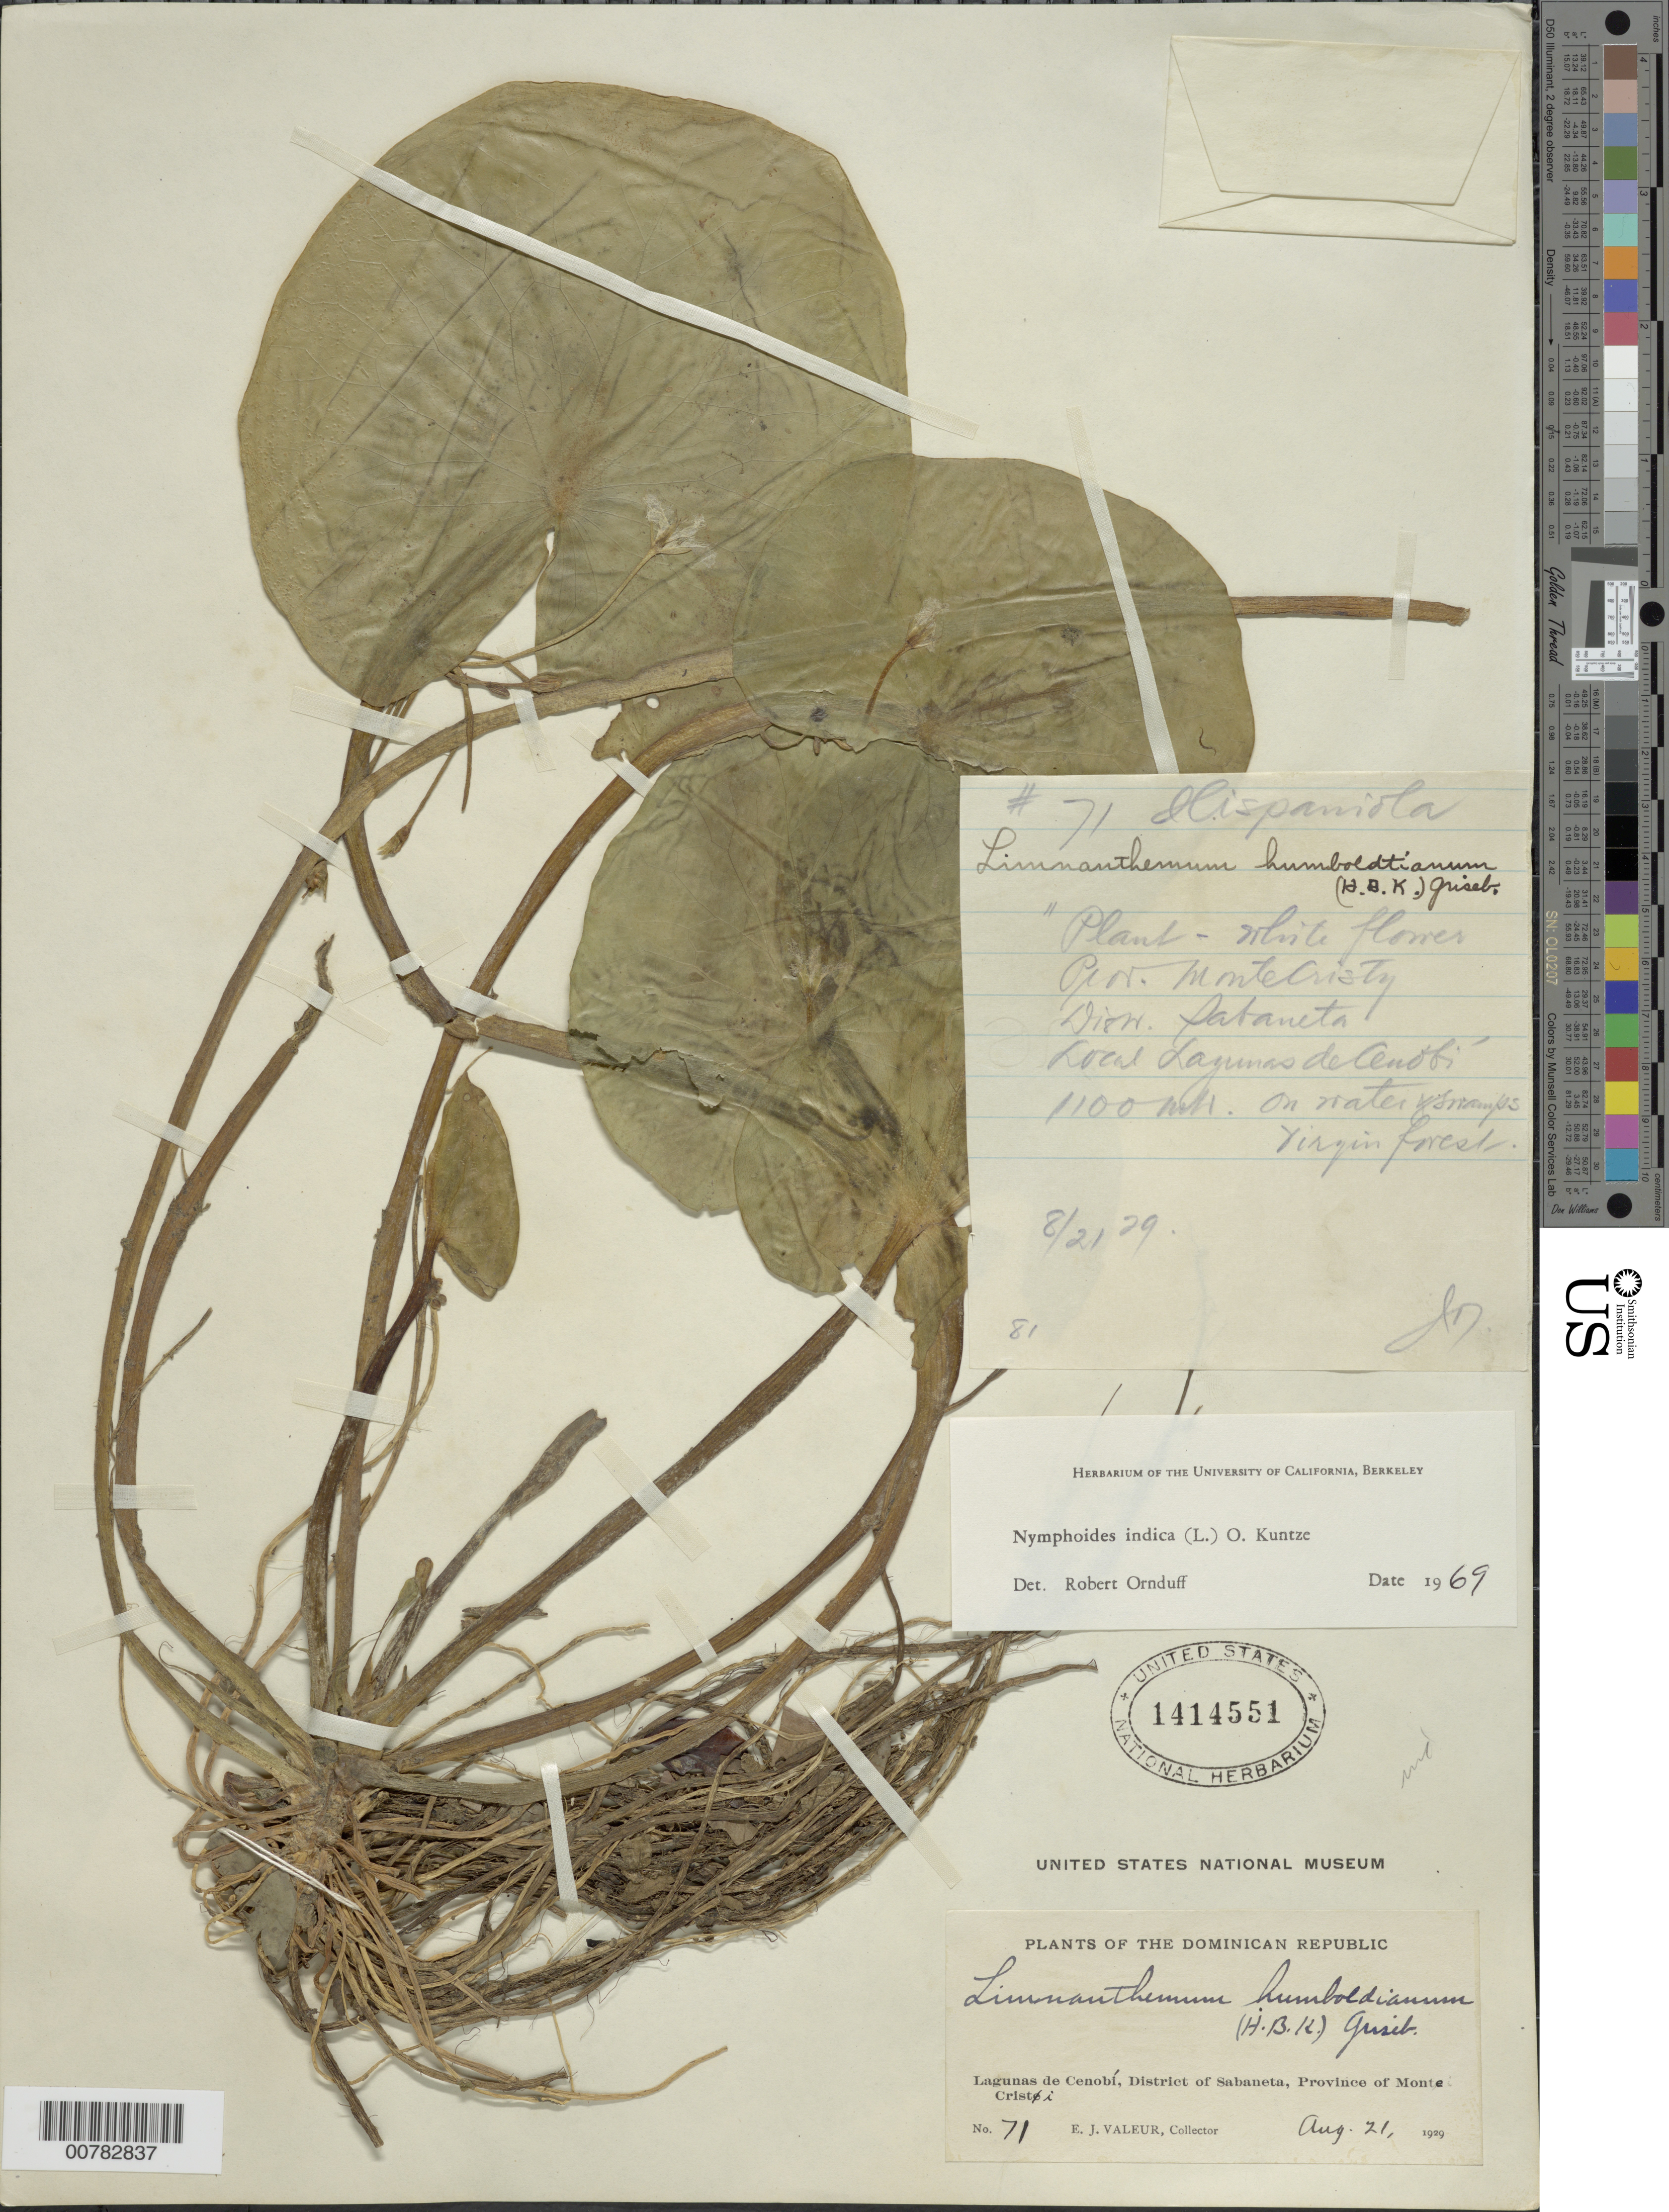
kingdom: Plantae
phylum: Tracheophyta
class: Magnoliopsida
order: Asterales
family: Menyanthaceae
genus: Nymphoides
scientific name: Nymphoides indica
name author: (L.) Kuntze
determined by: Ornduff, T.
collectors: E. Valeur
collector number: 71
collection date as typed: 21 Aug 1929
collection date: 1929-08-21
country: Dominican Republic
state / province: Monte Cristi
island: Hispaniola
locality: Sabaneta, Lagunas de Cenobí.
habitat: On water swamps, virgin forest.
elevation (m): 1100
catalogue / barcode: US 1414551